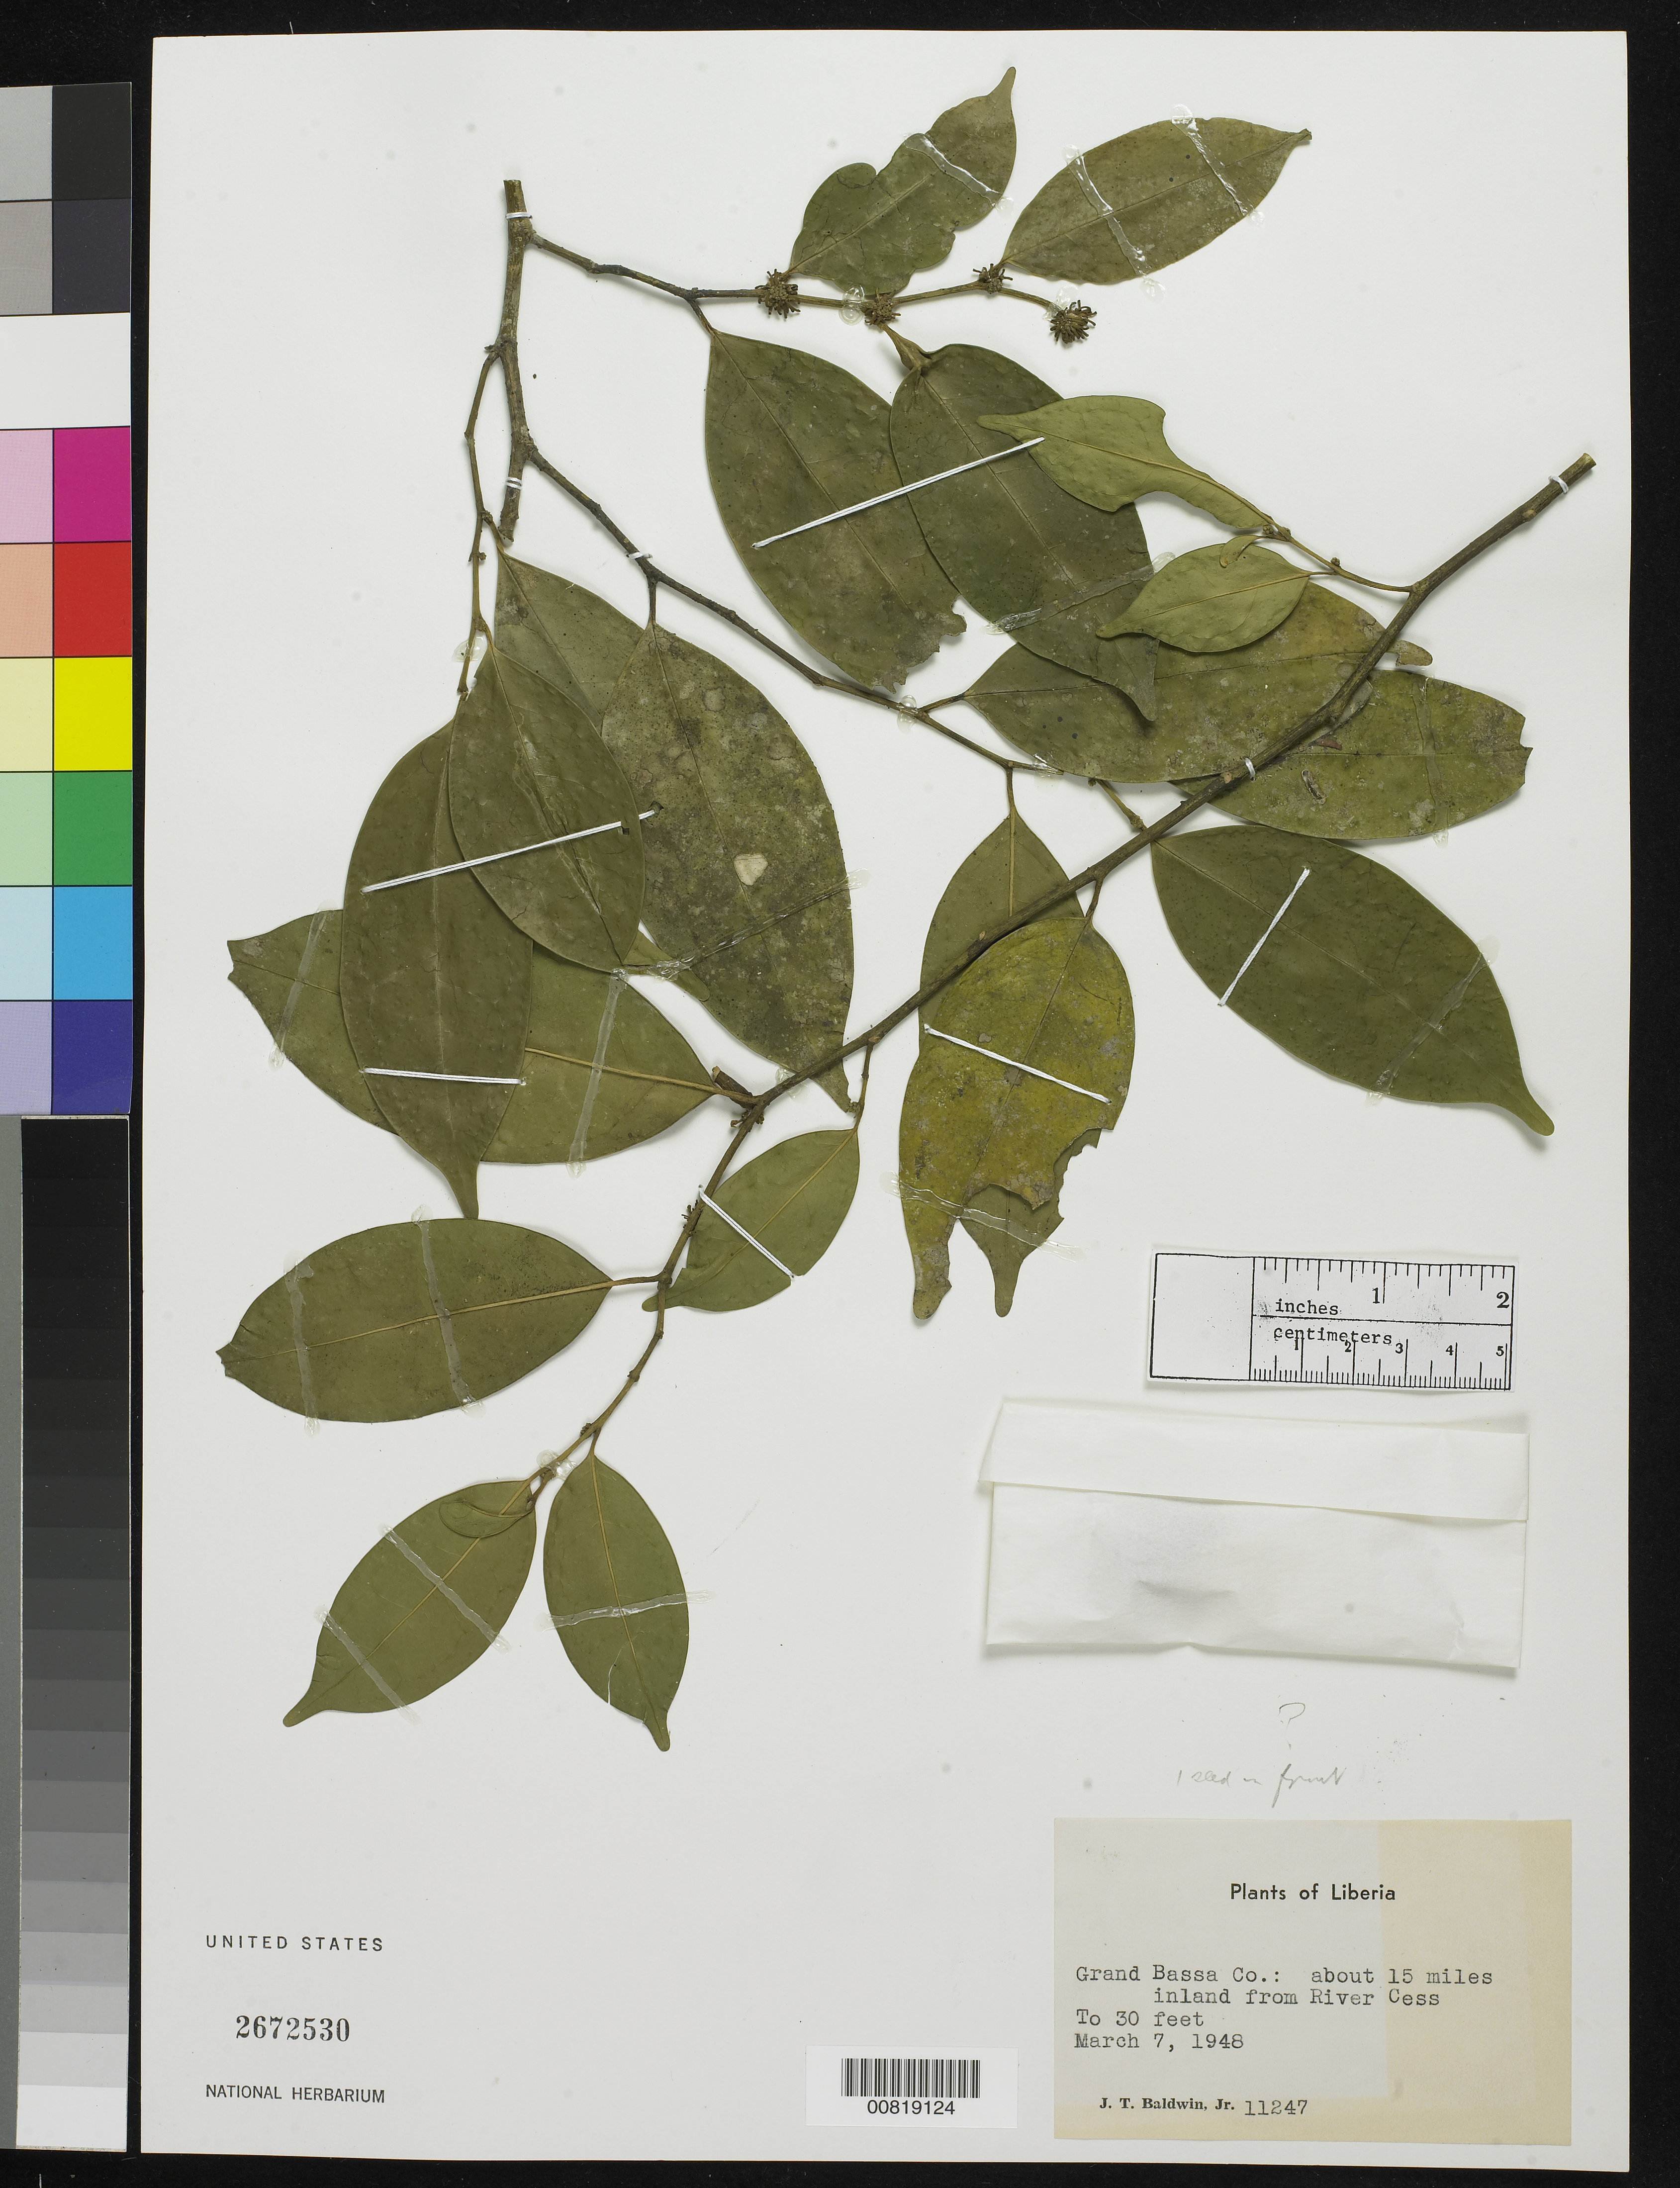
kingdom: Plantae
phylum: Tracheophyta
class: Magnoliopsida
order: Lamiales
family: Acanthaceae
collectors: J. T. Baldwin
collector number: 11247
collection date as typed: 7 Mar 1948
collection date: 1948-03-07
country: Liberia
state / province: Grand Bassa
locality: about 15 miles inland from River Cess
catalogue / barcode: US 2672530